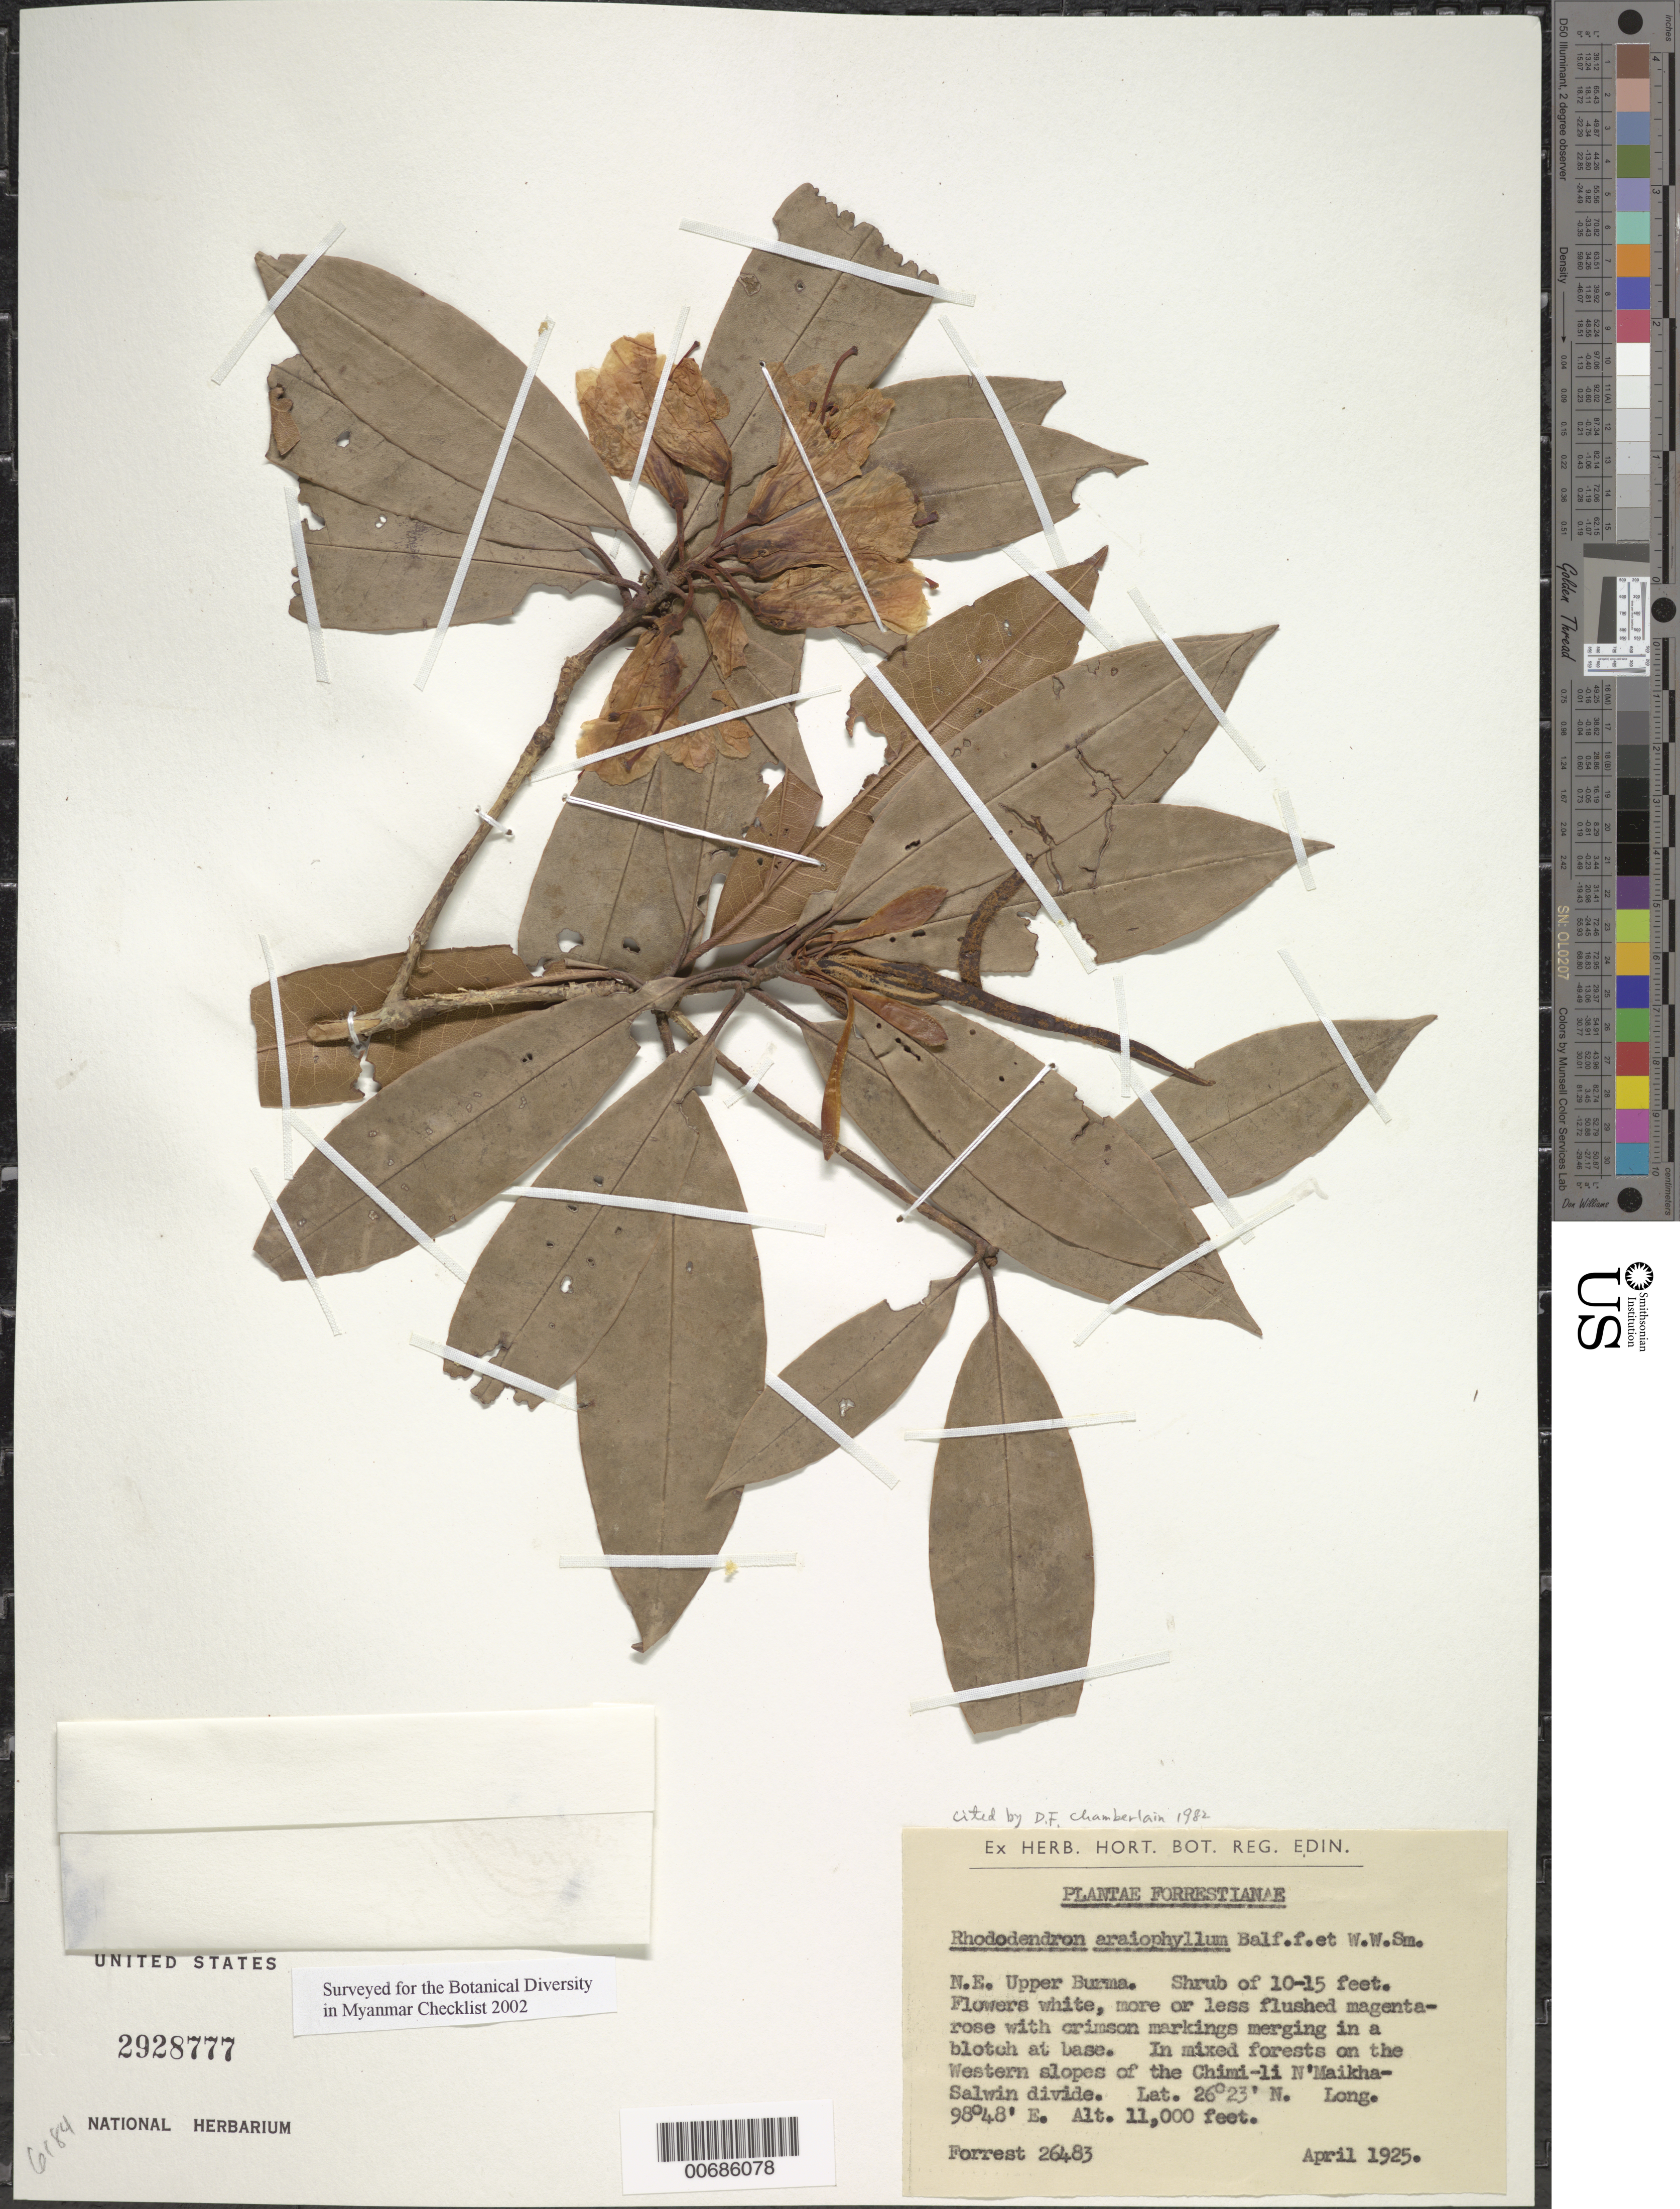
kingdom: Plantae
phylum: Tracheophyta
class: Magnoliopsida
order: Ericales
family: Ericaceae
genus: Rhododendron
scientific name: Rhododendron araiophyllum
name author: Balf. f. & W.W. Sm.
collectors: G. Forrest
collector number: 26483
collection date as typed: Apr 1925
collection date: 1925-04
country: Myanmar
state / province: Kachin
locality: N'Maikha-Salwin Divide, Chimi-li, W slopes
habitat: Mixed forests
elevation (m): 3353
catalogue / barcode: US 2928777